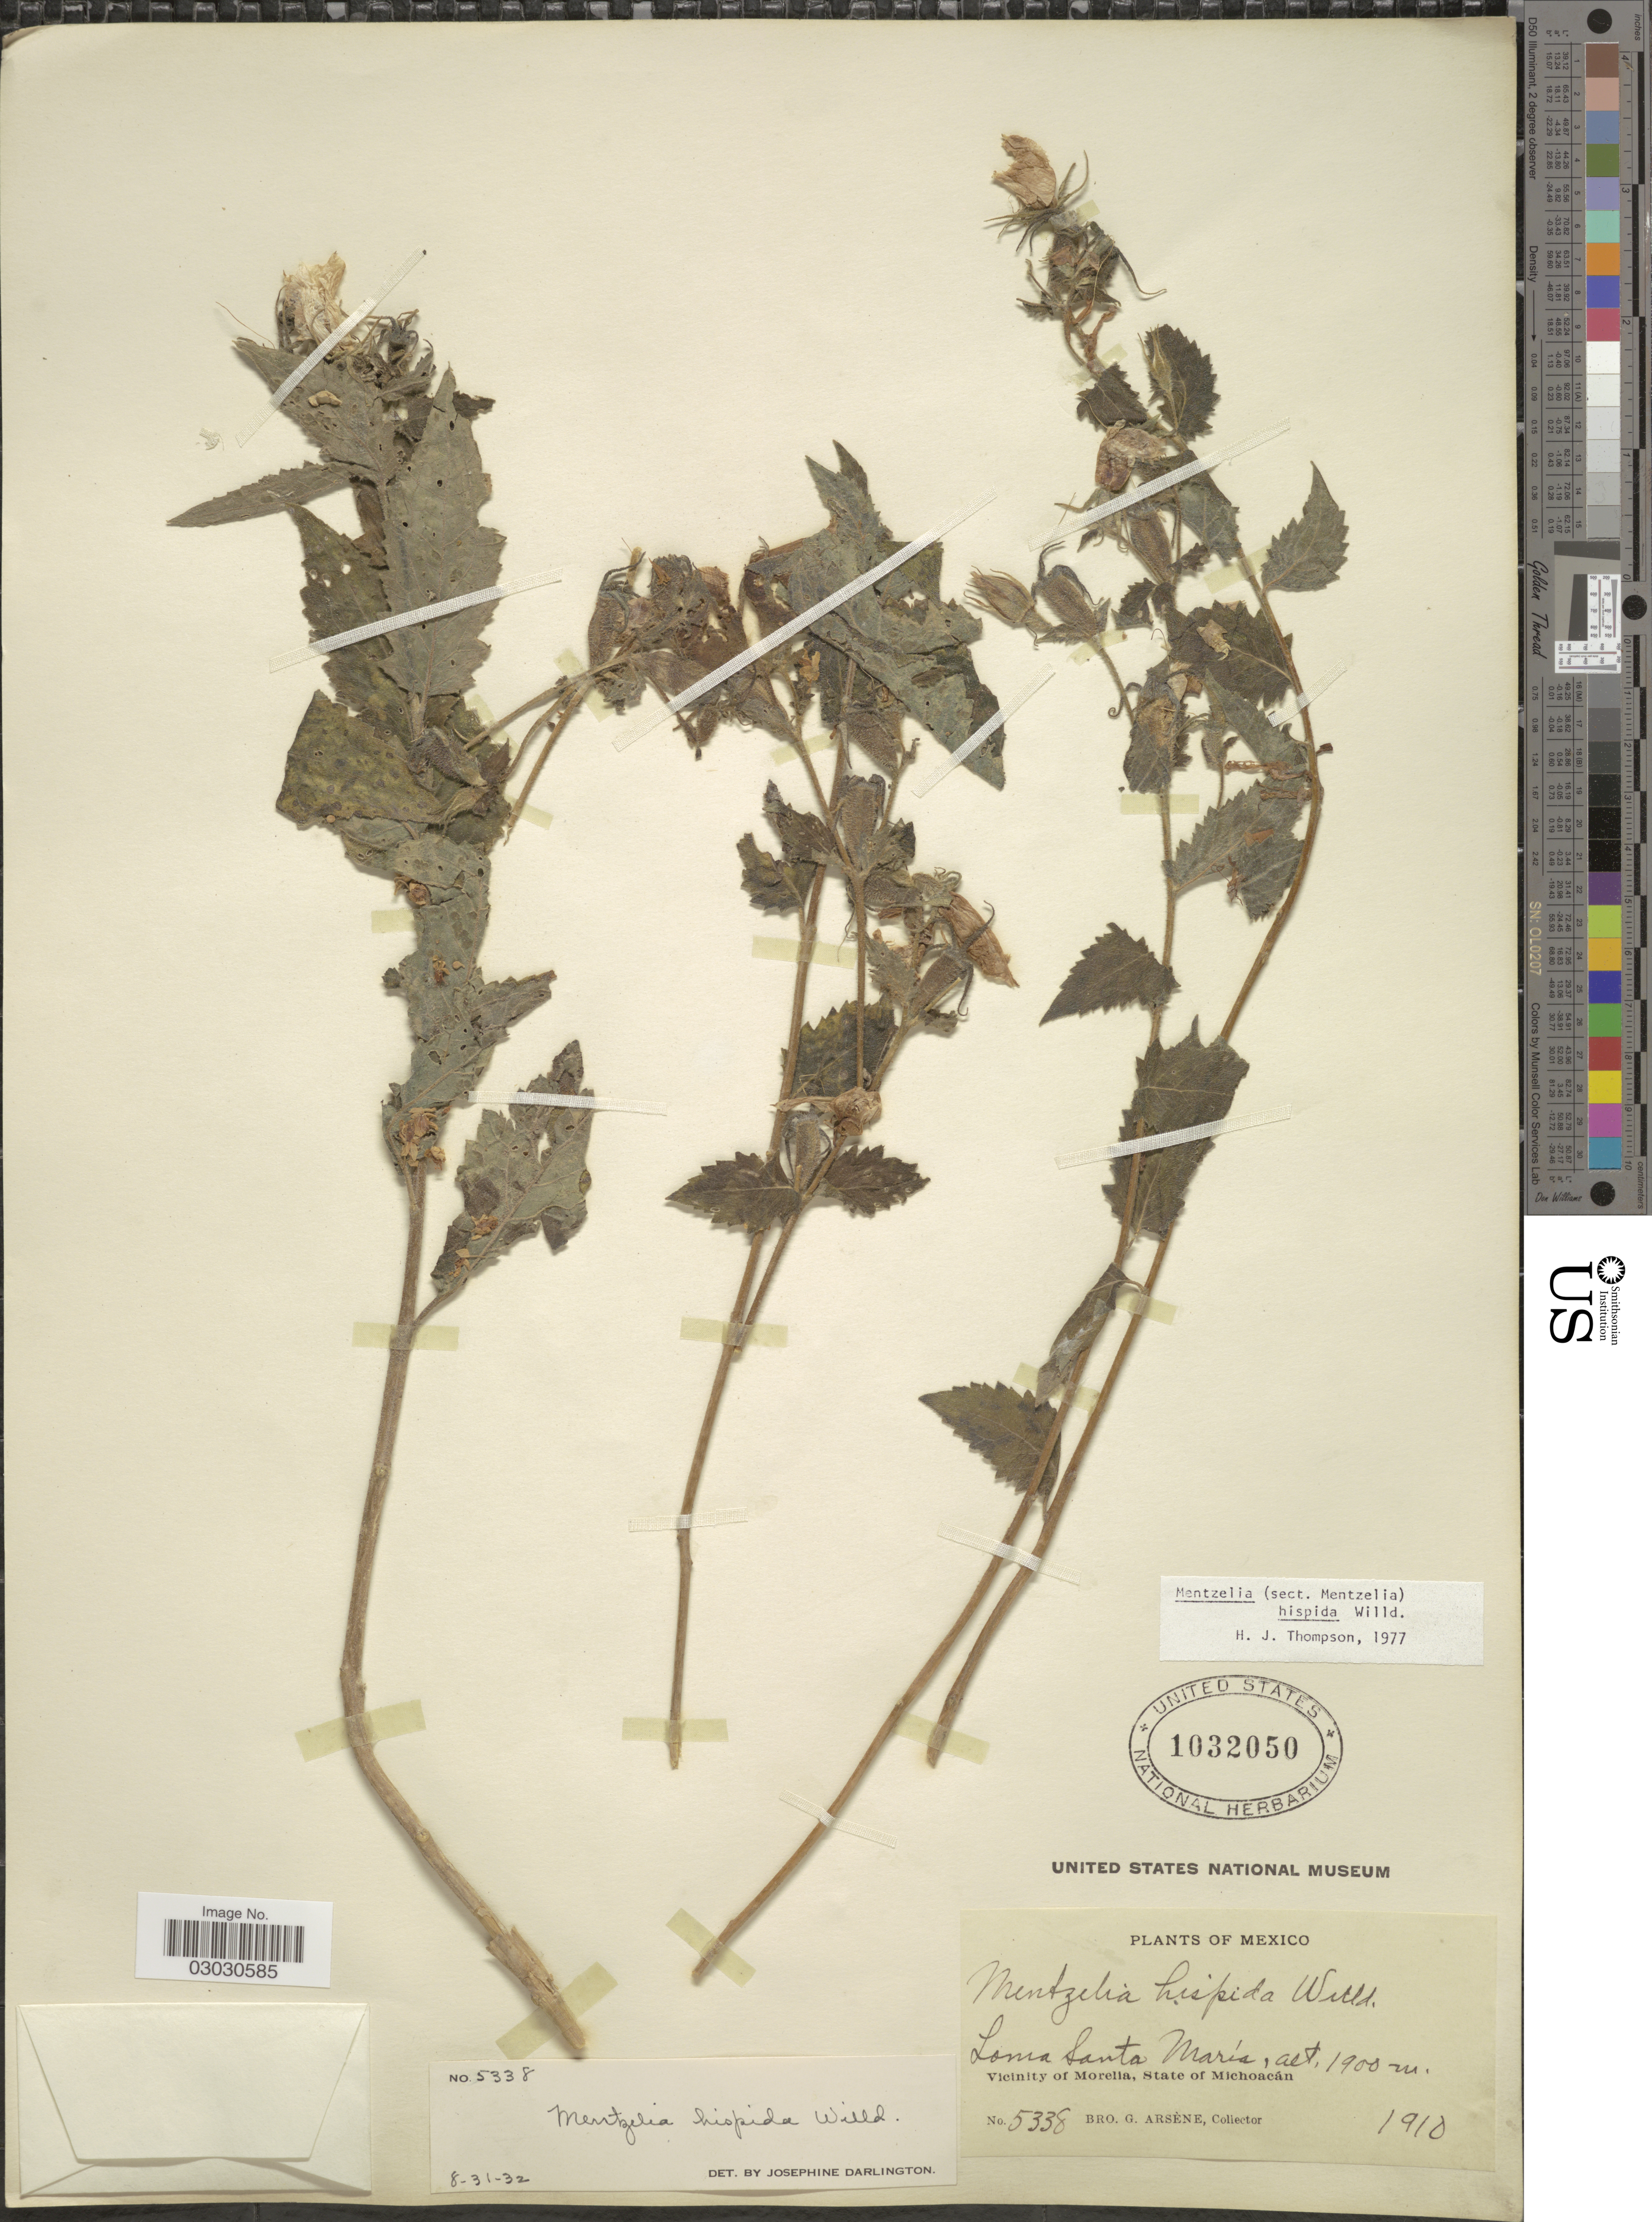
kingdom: Plantae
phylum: Tracheophyta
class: Magnoliopsida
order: Cornales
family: Loasaceae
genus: Mentzelia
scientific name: Mentzelia hispida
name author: Willd.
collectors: Bro. G. Arsène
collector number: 5338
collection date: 1910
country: Mexico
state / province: Michoacán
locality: Loma Santa María. Vicinity of Morelia, State of Michoacán.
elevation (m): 1900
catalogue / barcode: US 1032050